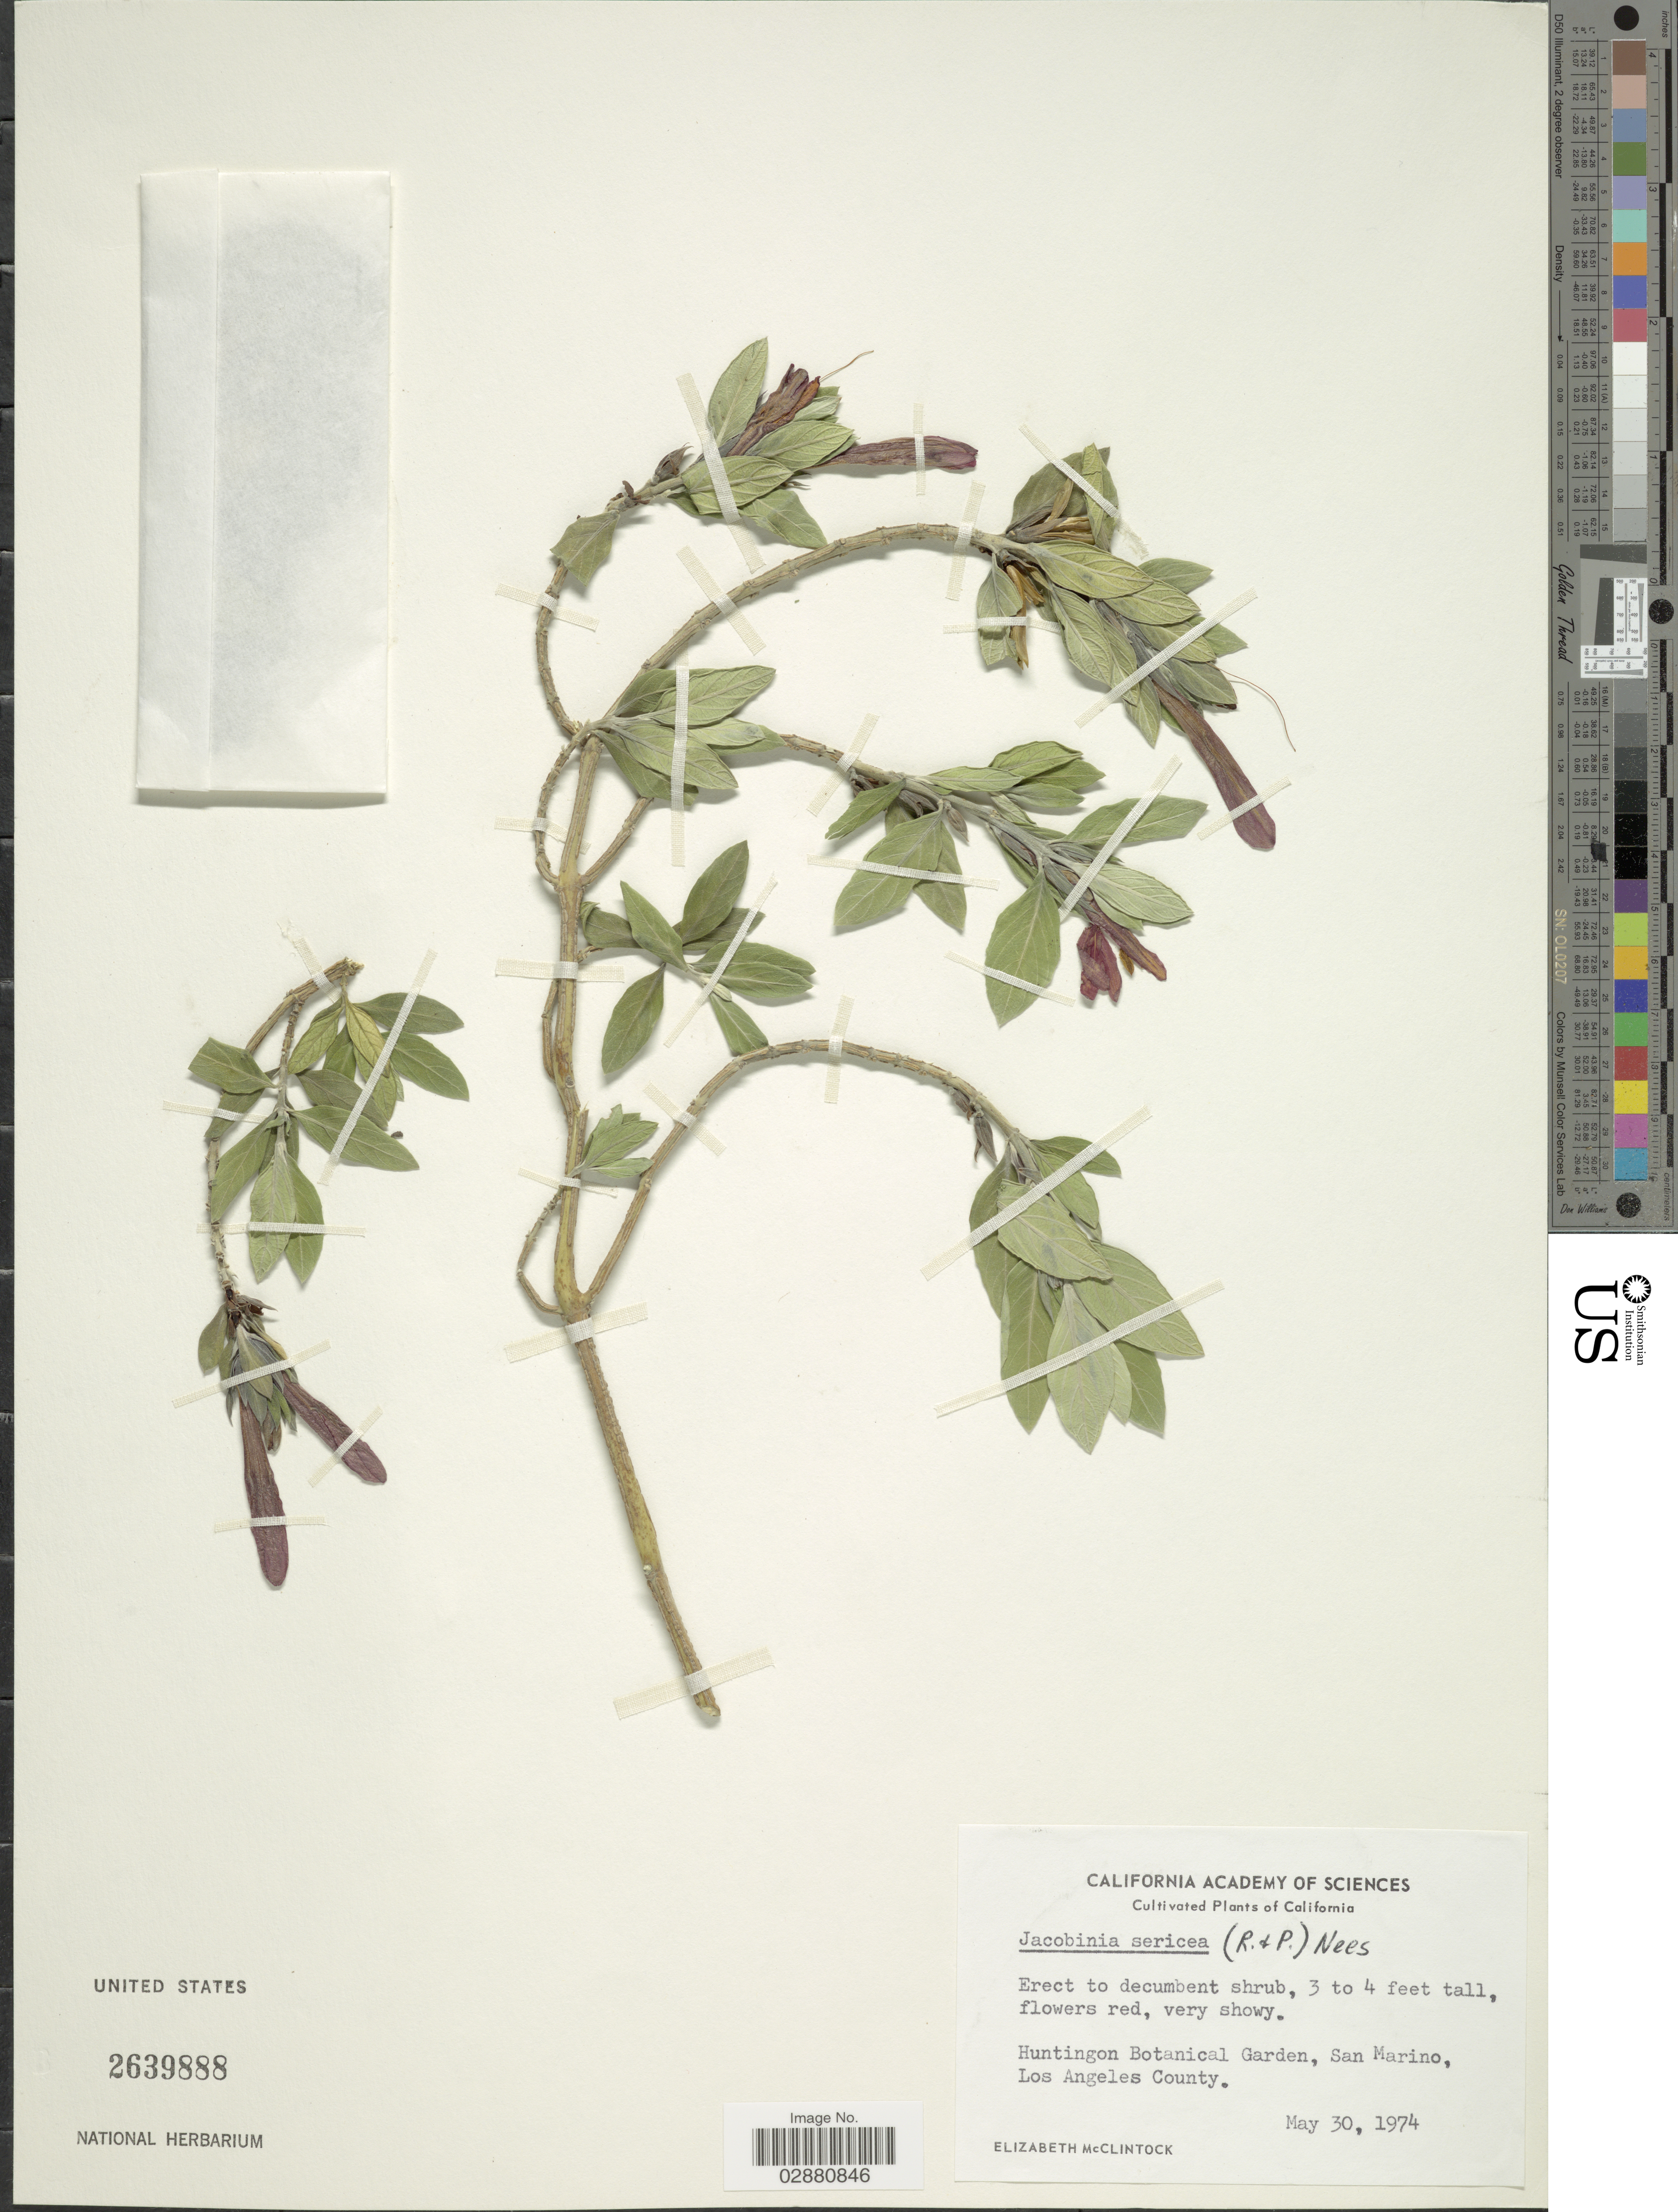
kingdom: Plantae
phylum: Tracheophyta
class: Magnoliopsida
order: Lamiales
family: Acanthaceae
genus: Justicia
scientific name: Justicia sericea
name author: Ruiz & Pav.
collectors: E. McClintock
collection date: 1974-05-30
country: United States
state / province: California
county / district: Los Angeles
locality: Huntingon Botanical Garden, San Marino, Los Angeles County.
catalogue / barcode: US 2639888